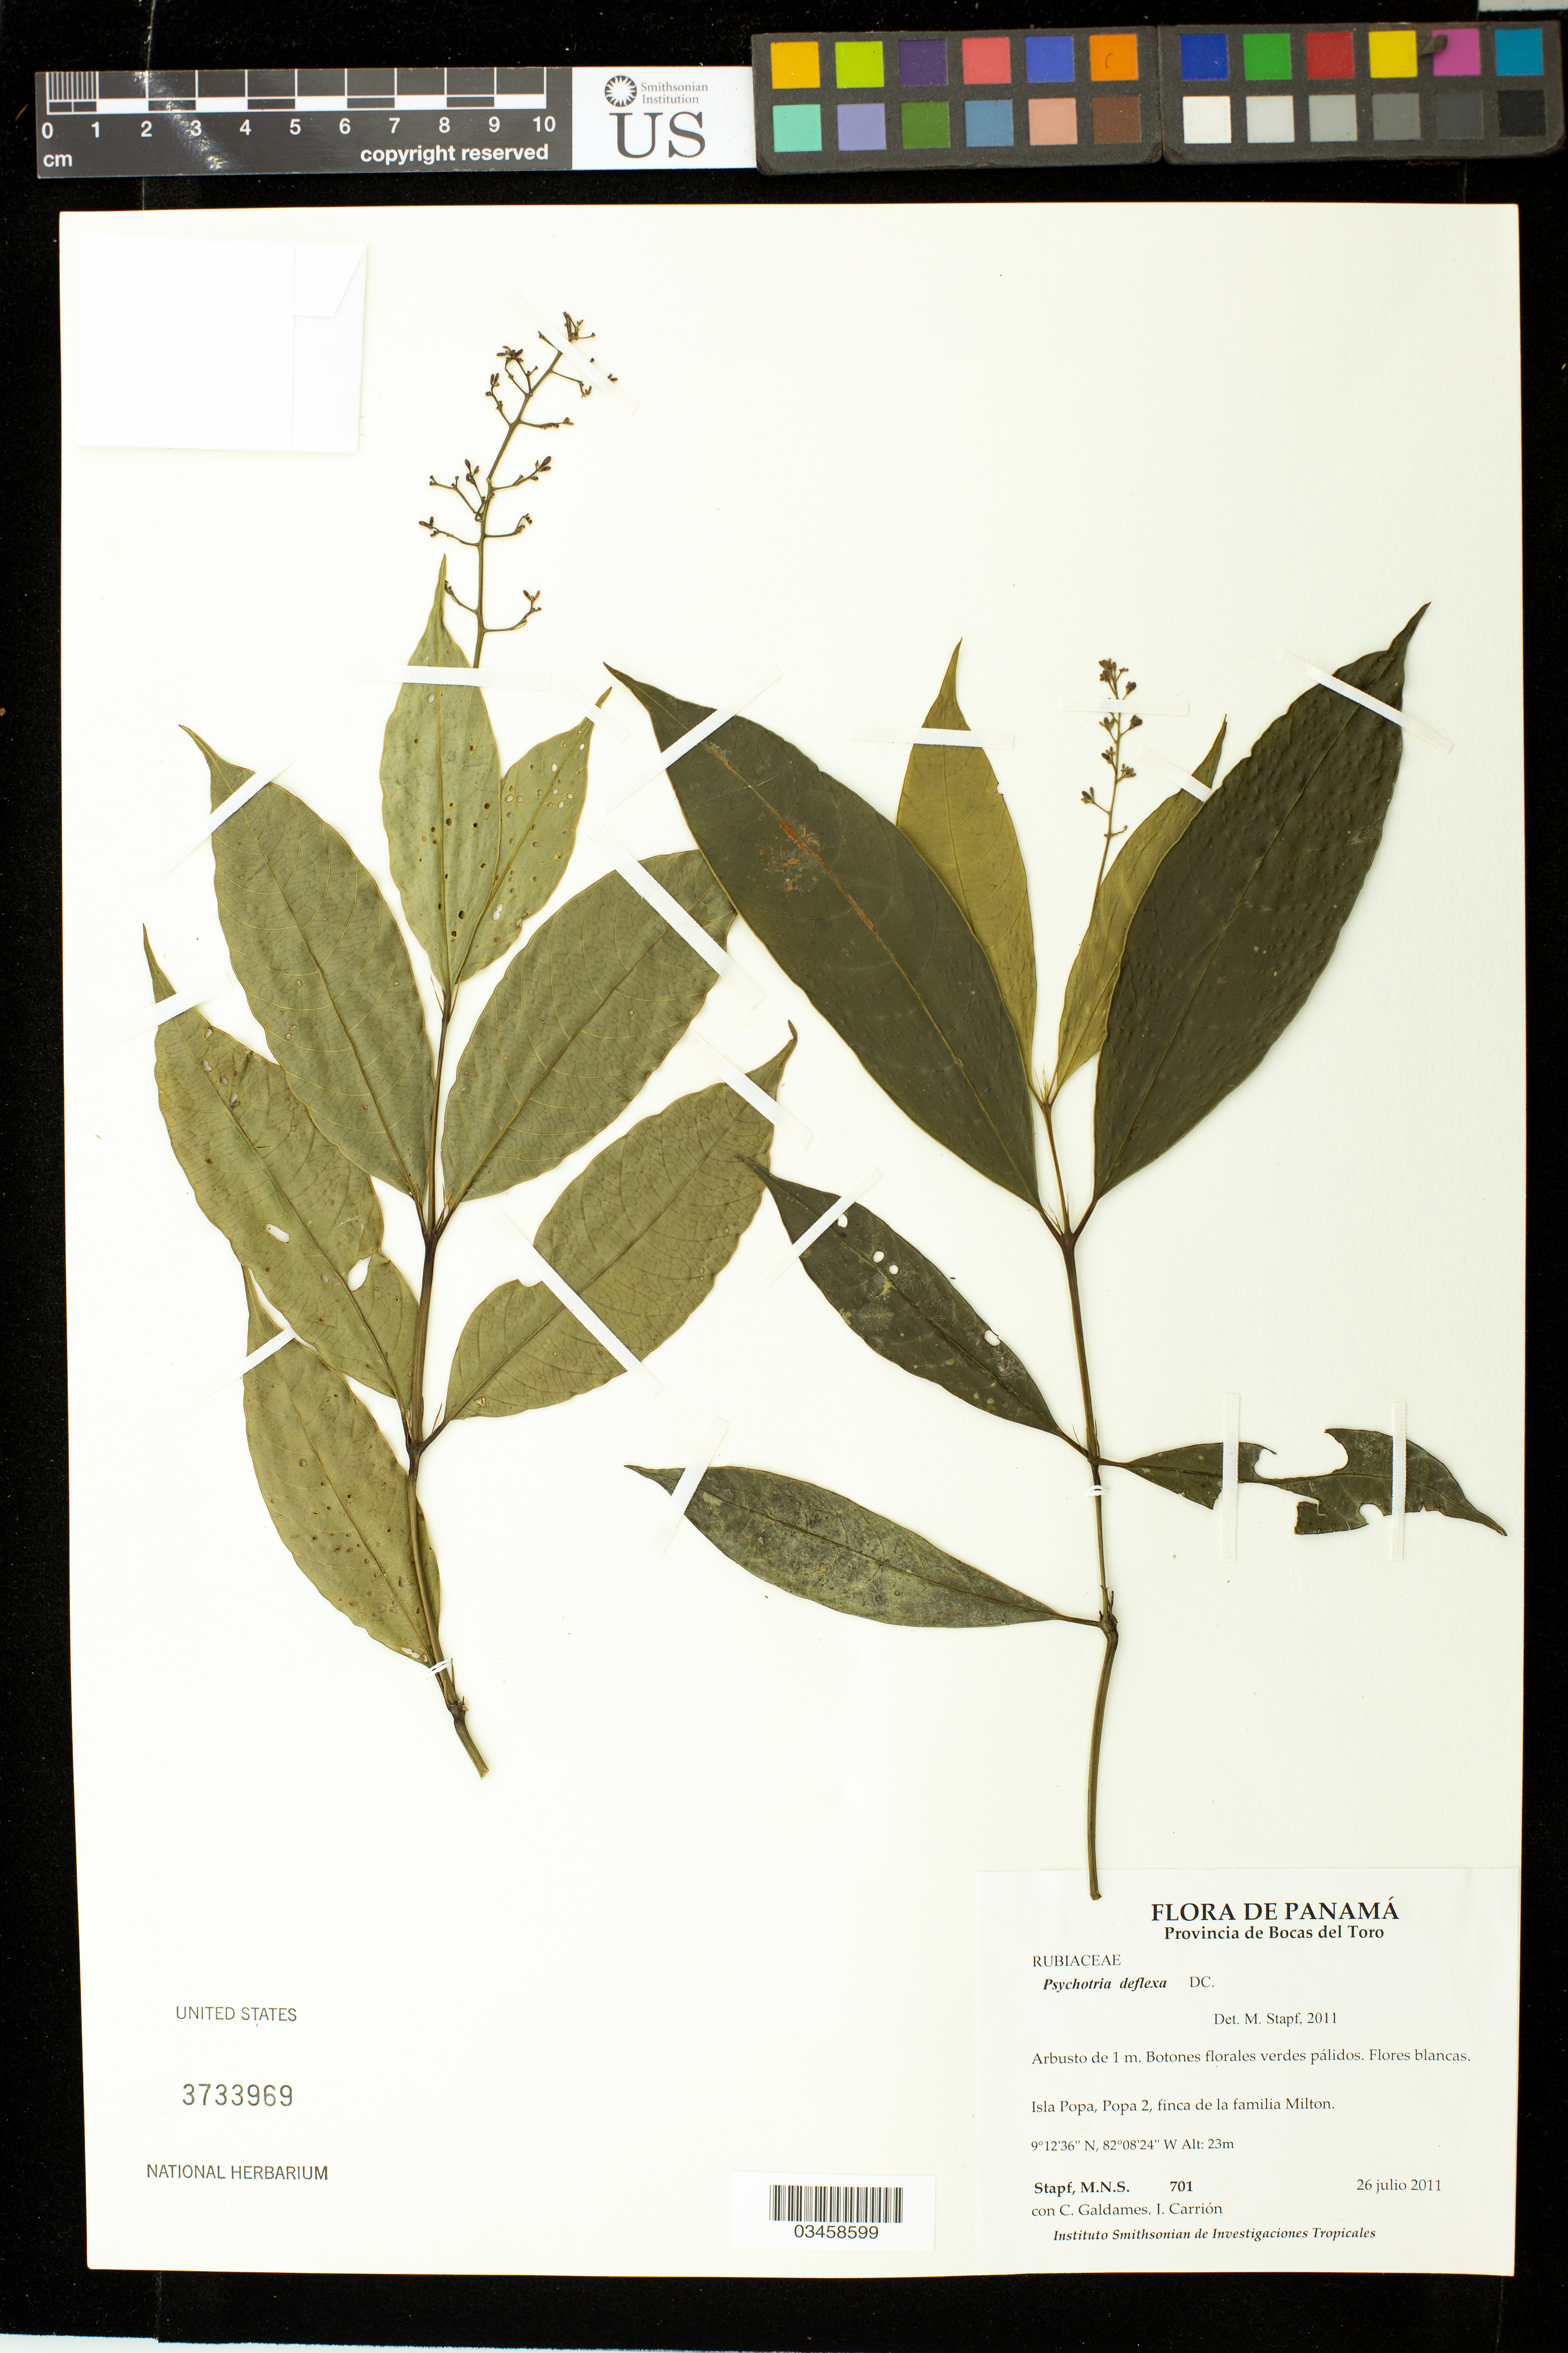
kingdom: Plantae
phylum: Tracheophyta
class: Magnoliopsida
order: Gentianales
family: Rubiaceae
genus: Psychotria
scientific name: Psychotria deflexa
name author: DC.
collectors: M. Stapf, C. Galdames & J. F. Carrión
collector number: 701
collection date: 2011-07-26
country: Panama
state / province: Bocas del Toro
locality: Isla Popa, Popa 2, finca de la familia Milton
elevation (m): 23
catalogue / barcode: US 3733969